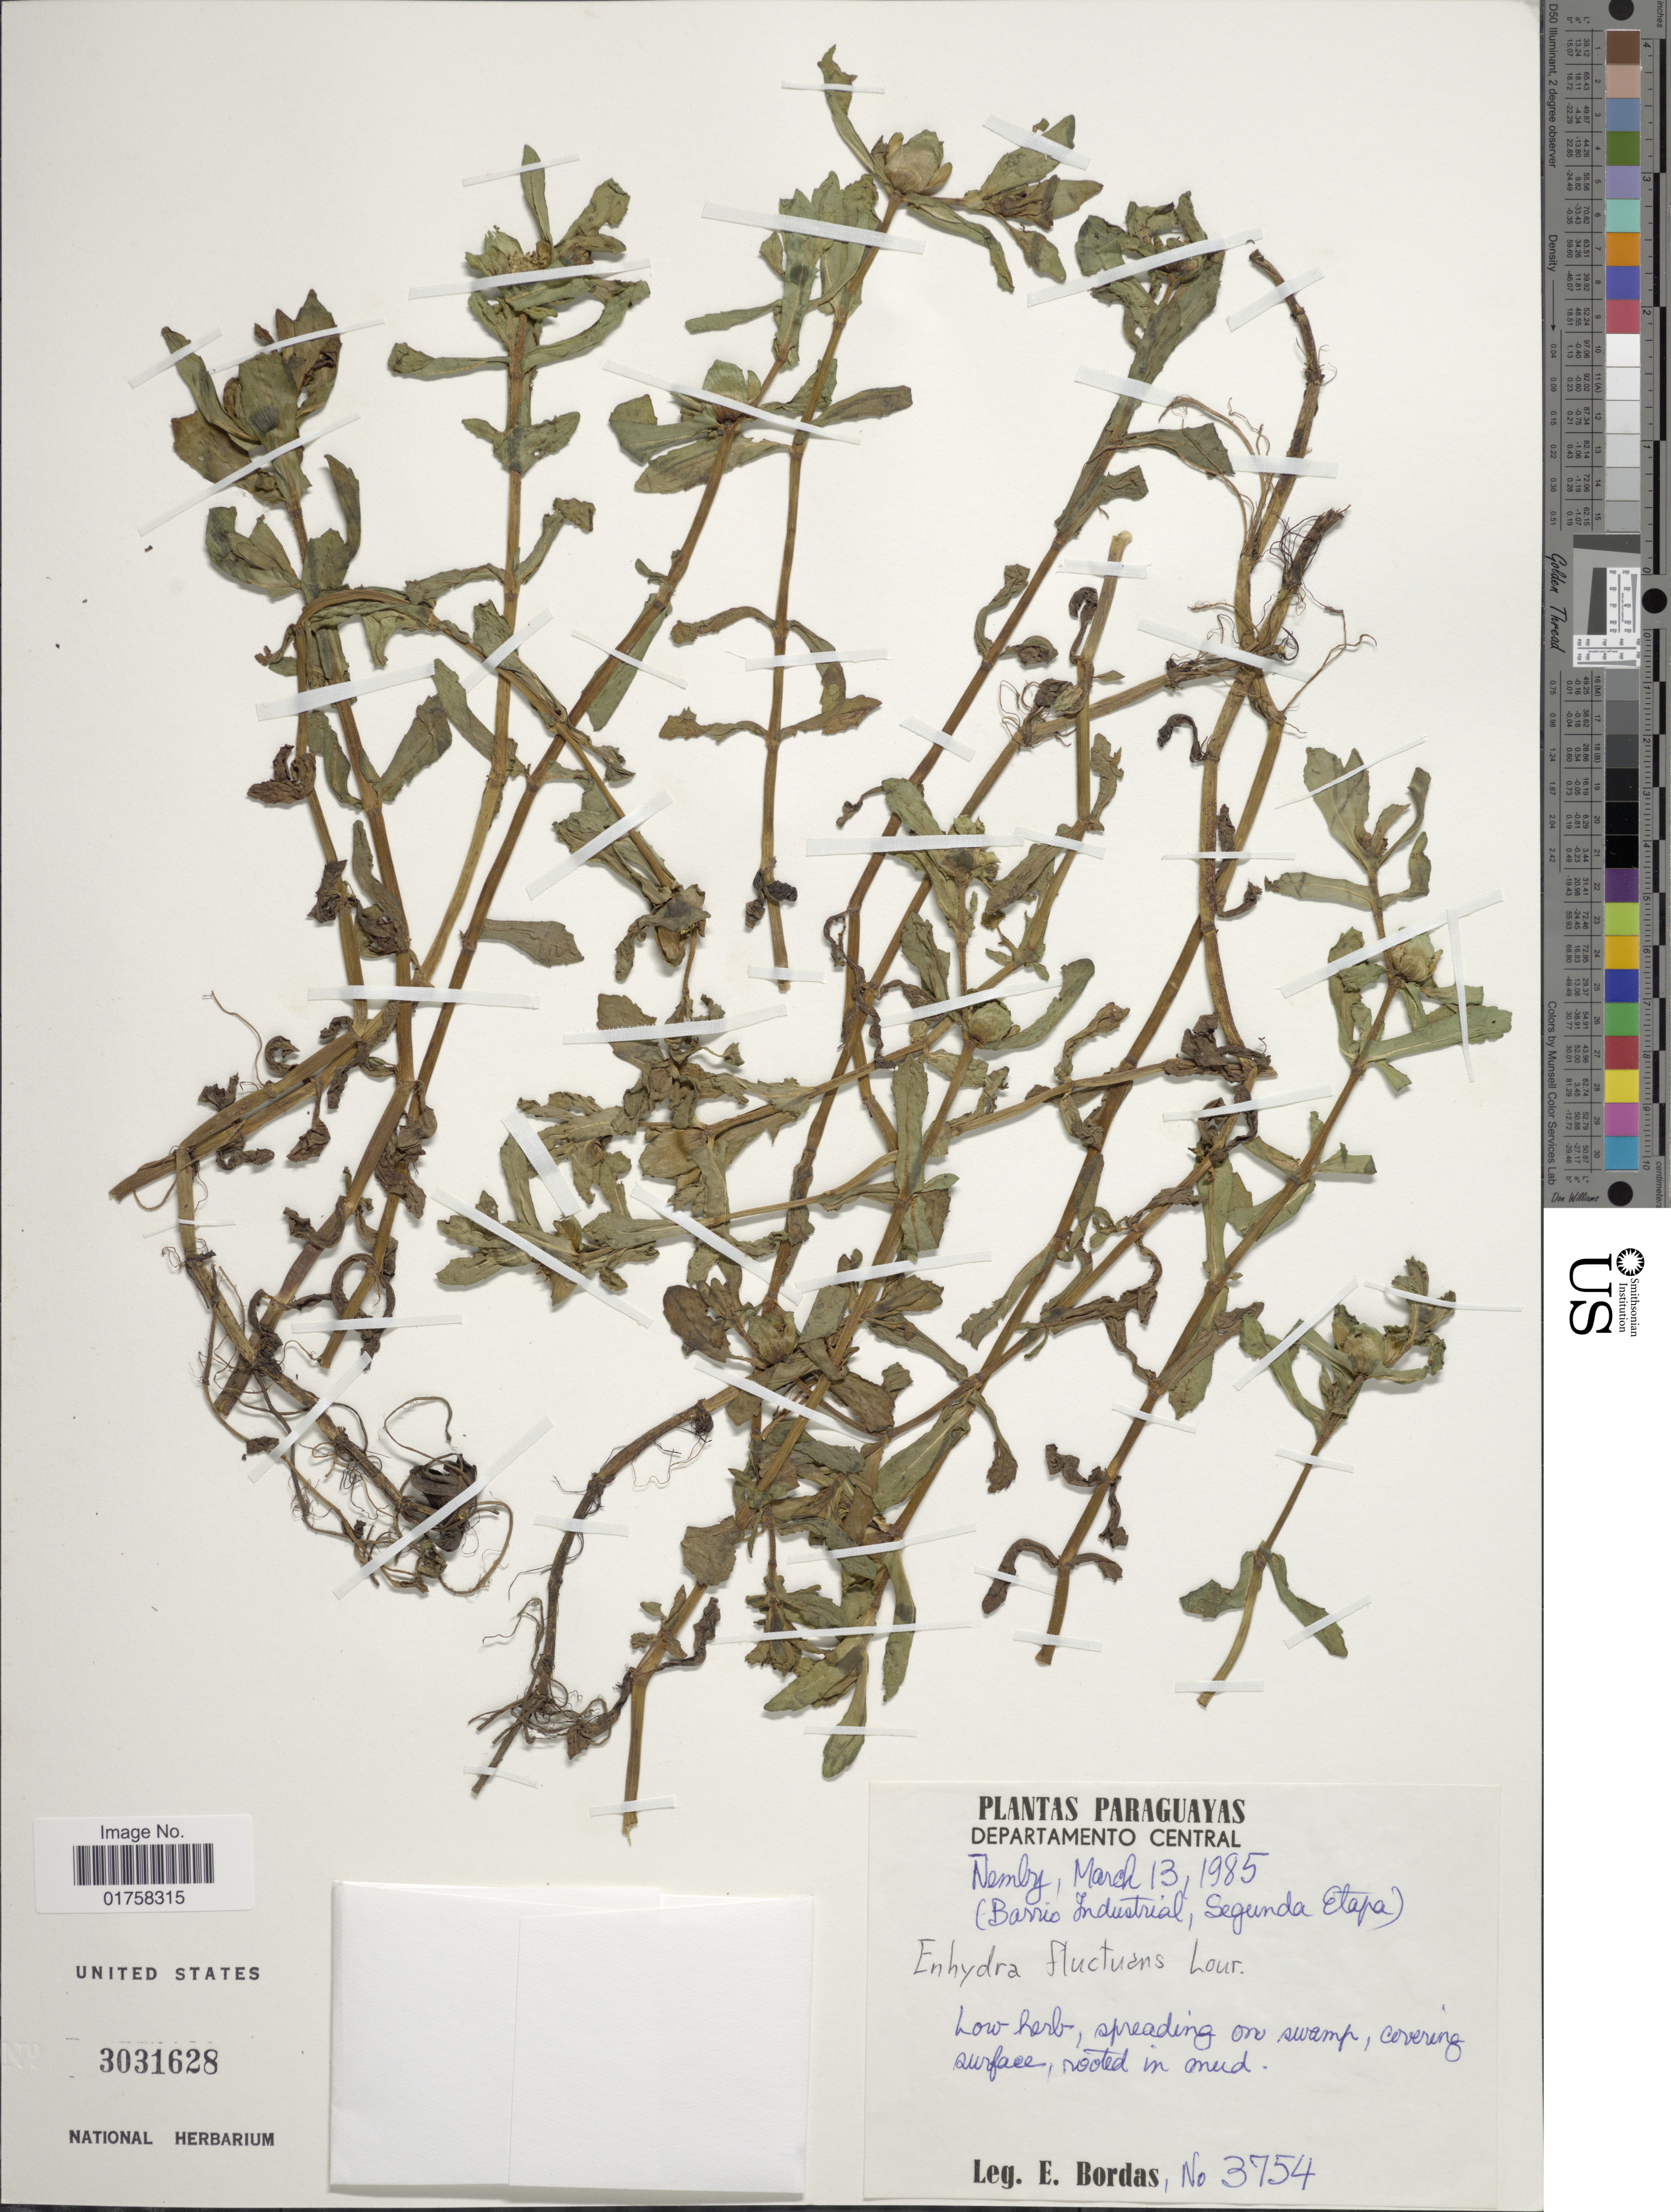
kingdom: Plantae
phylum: Tracheophyta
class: Magnoliopsida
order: Asterales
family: Asteraceae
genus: Enhydra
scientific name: Enhydra fluctuans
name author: Lour.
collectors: E. Bordas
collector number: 3754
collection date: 1985-03-13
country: Paraguay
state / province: Central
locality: Nemby, (Barrio Industrial, Segunda Etapa)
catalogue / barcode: US 3031628